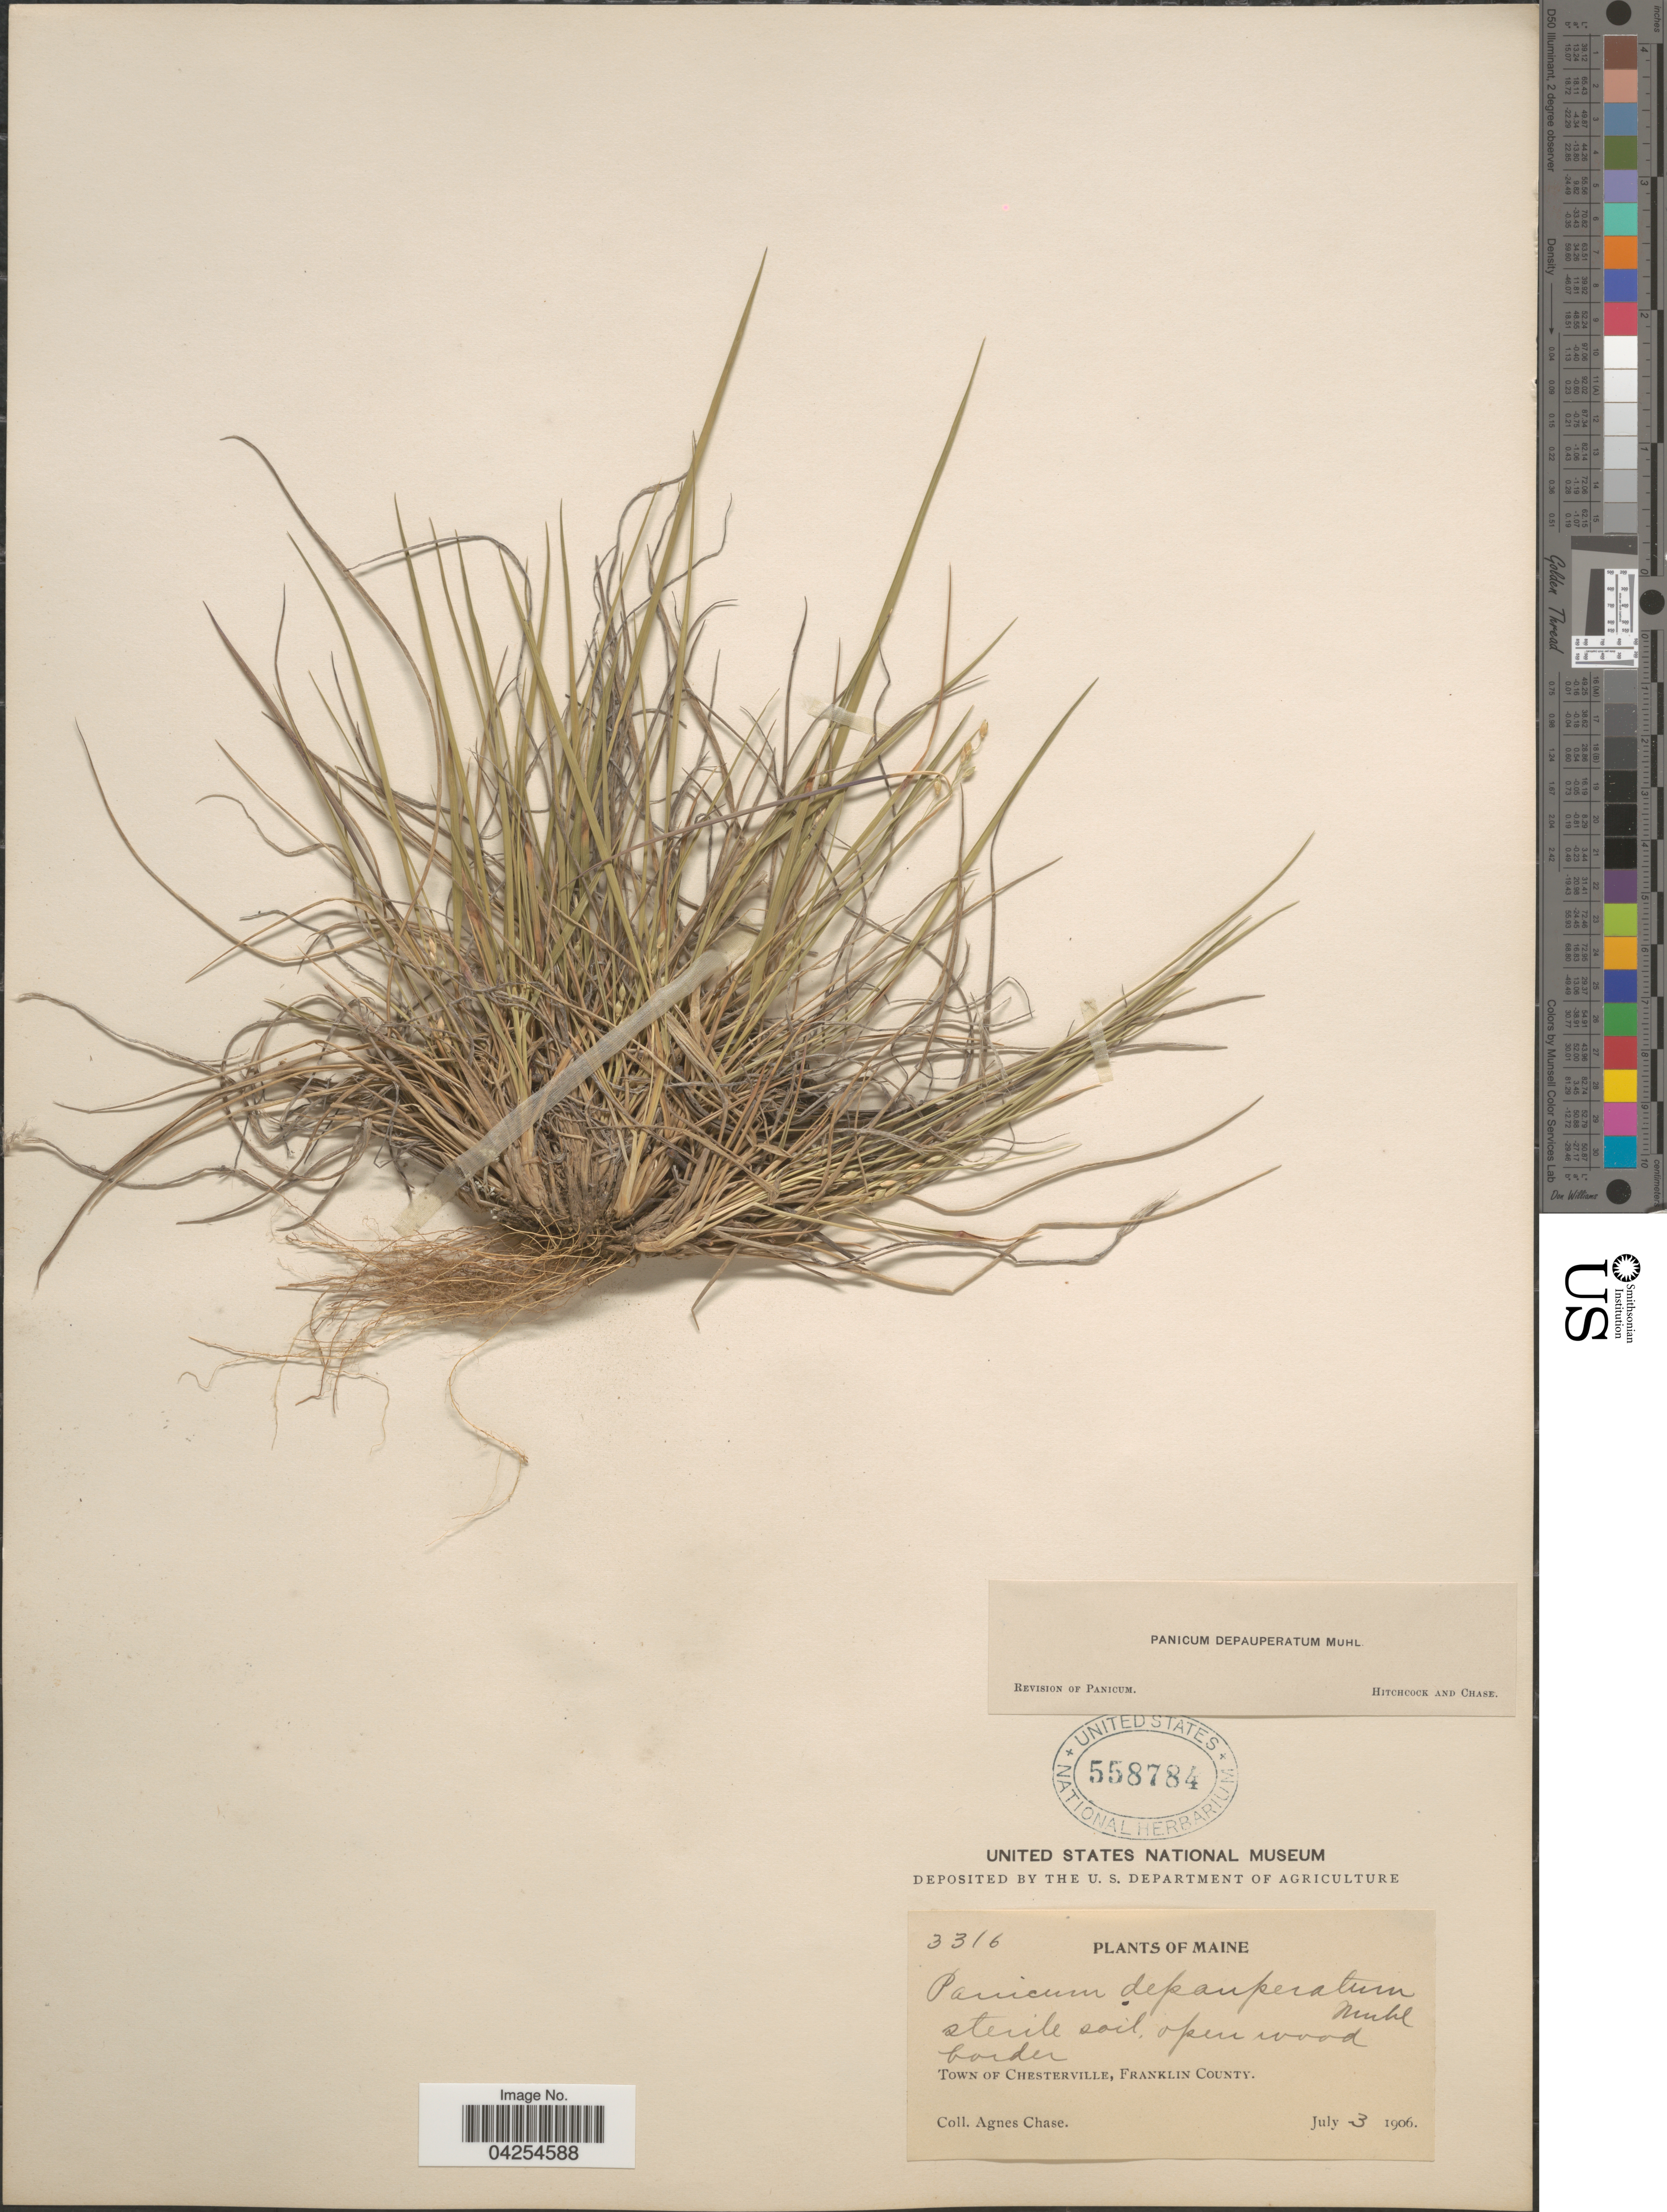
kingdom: Plantae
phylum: Tracheophyta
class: Liliopsida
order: Poales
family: Poaceae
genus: Dichanthelium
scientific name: Dichanthelium depauperatum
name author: (Muhl.) Gould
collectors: A. Chase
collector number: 3316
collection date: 1906-07-03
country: United States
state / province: Maine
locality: Town of Chesterville, Franklin County.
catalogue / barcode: US 558784